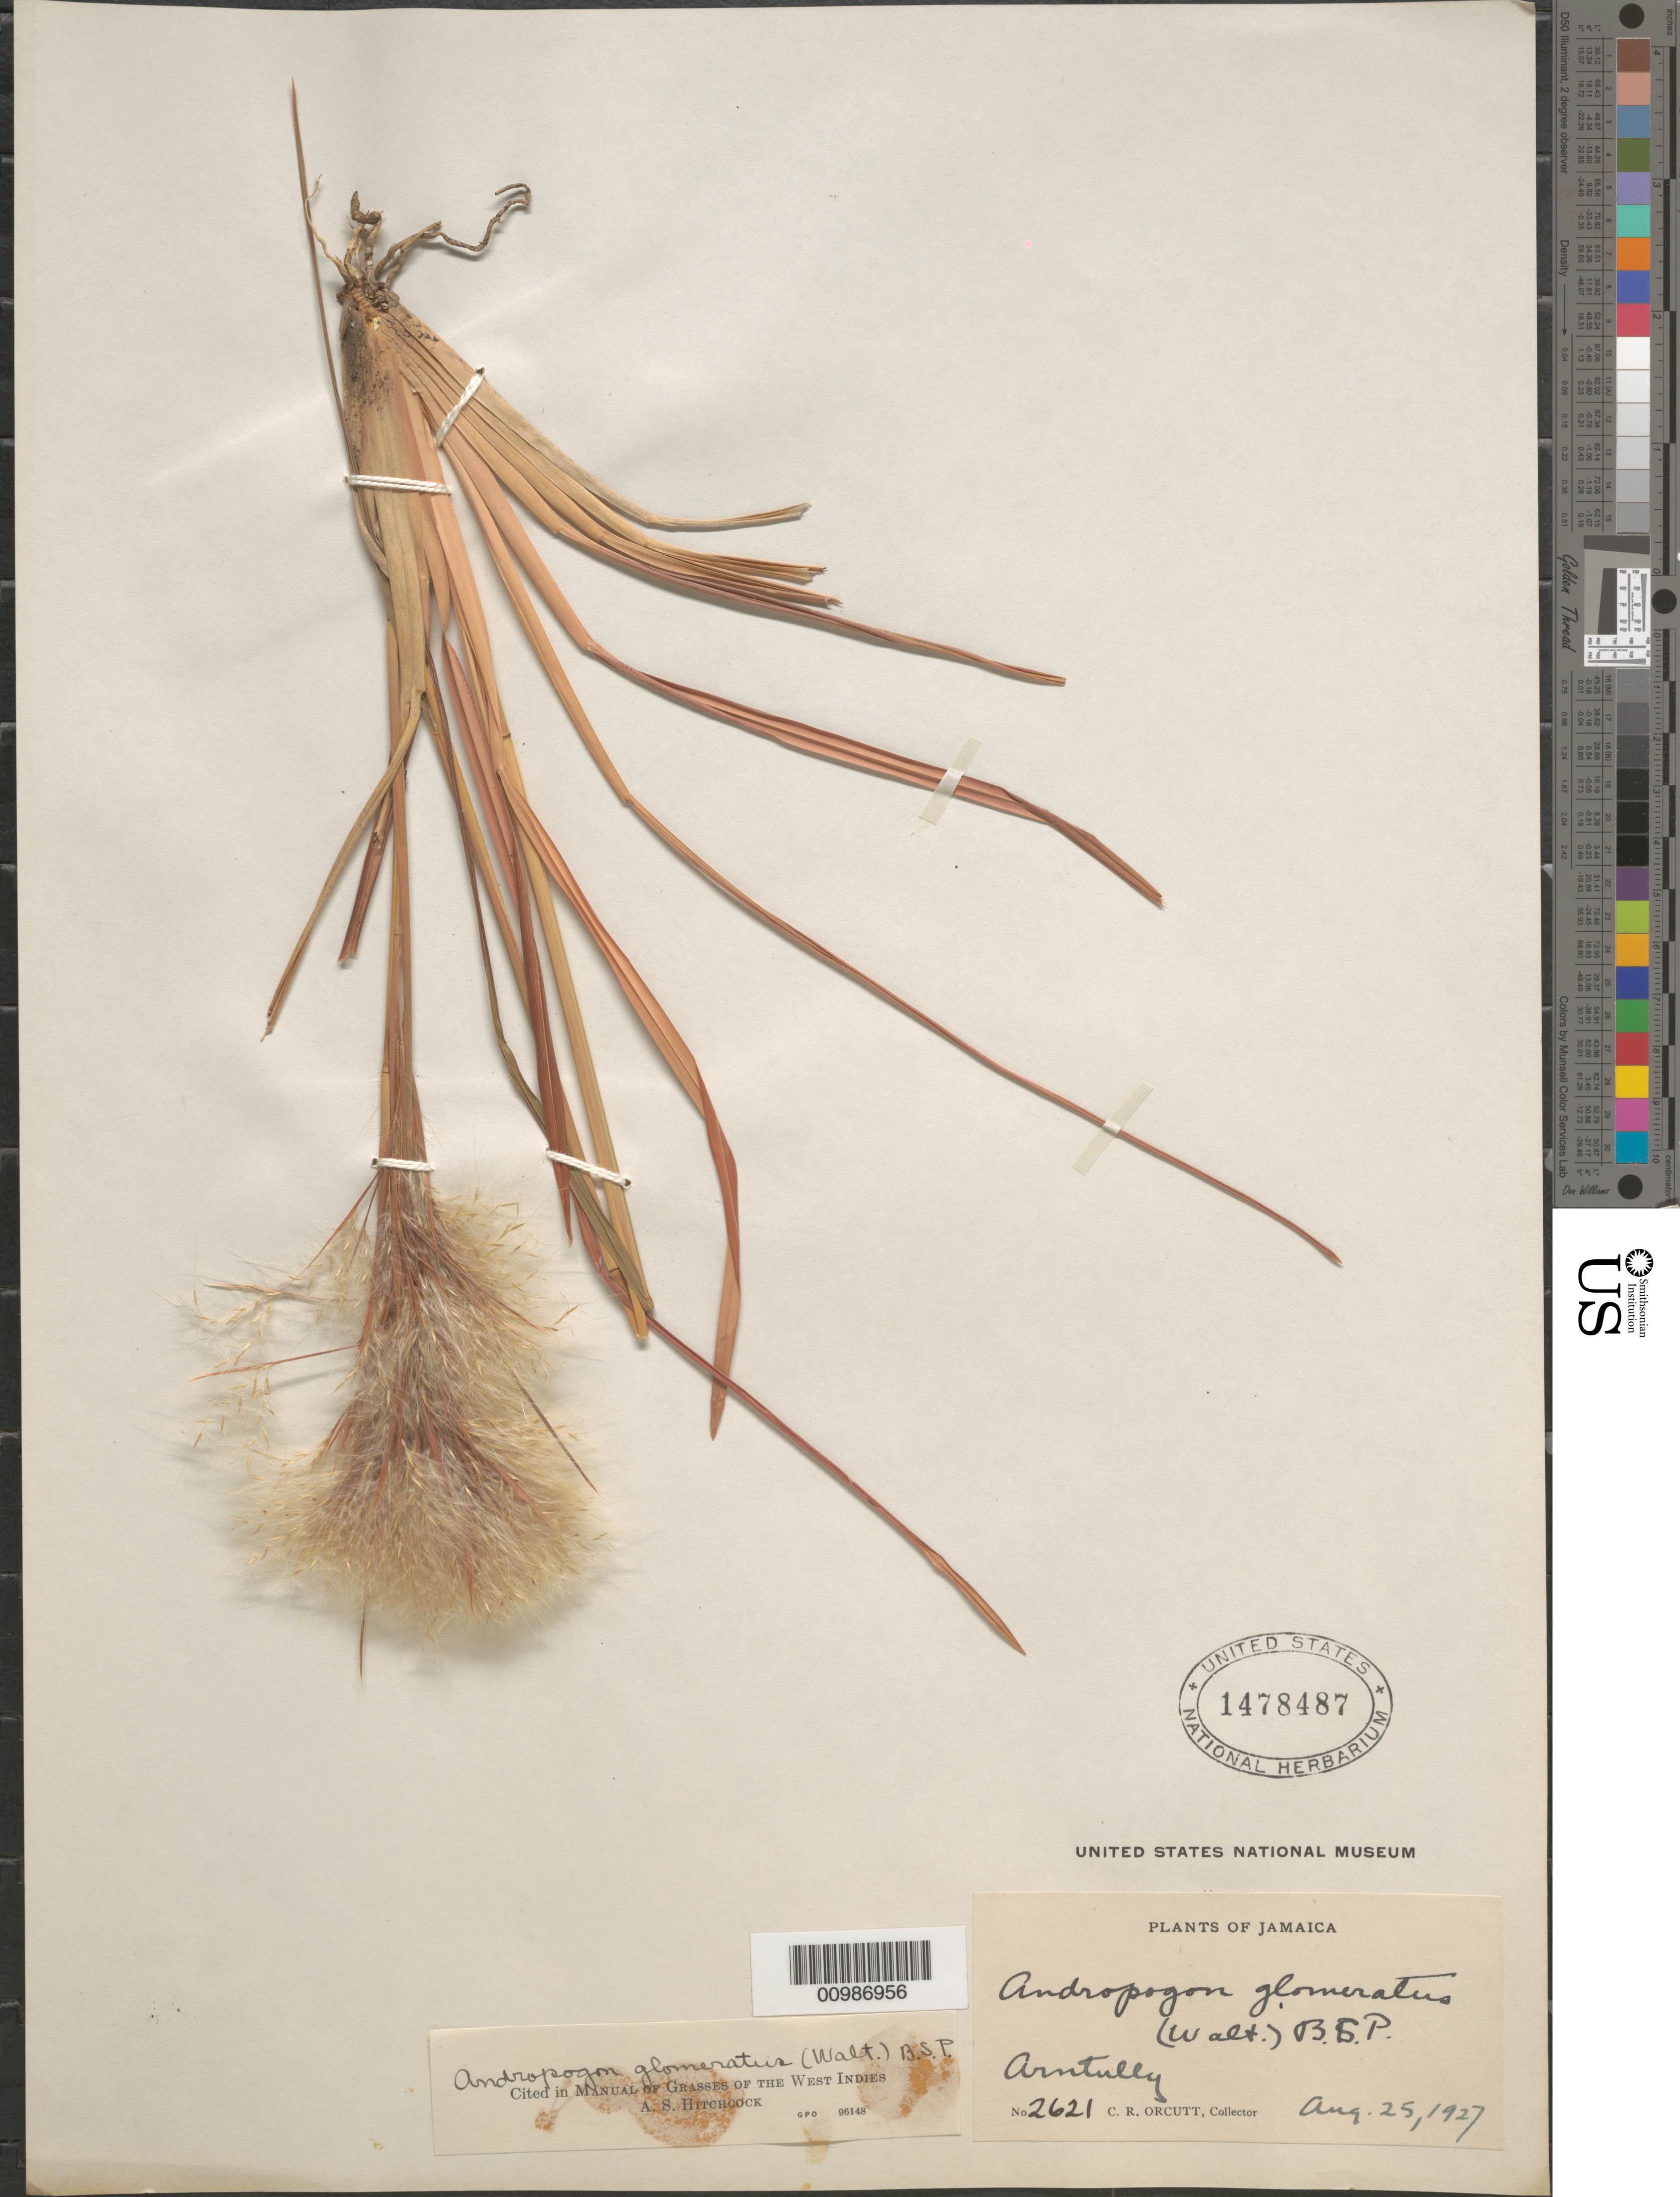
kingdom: Plantae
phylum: Tracheophyta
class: Liliopsida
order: Poales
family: Poaceae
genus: Andropogon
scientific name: Andropogon glomeratus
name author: (Walter) Britton, Stearns & Poggenb.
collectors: C. R. Orcutt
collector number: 2621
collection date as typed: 25 Aug 1927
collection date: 1927-08-25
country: Jamaica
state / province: Saint Thomas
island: Jamaica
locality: Arntully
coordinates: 0 N, 0 E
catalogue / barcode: US 1478487